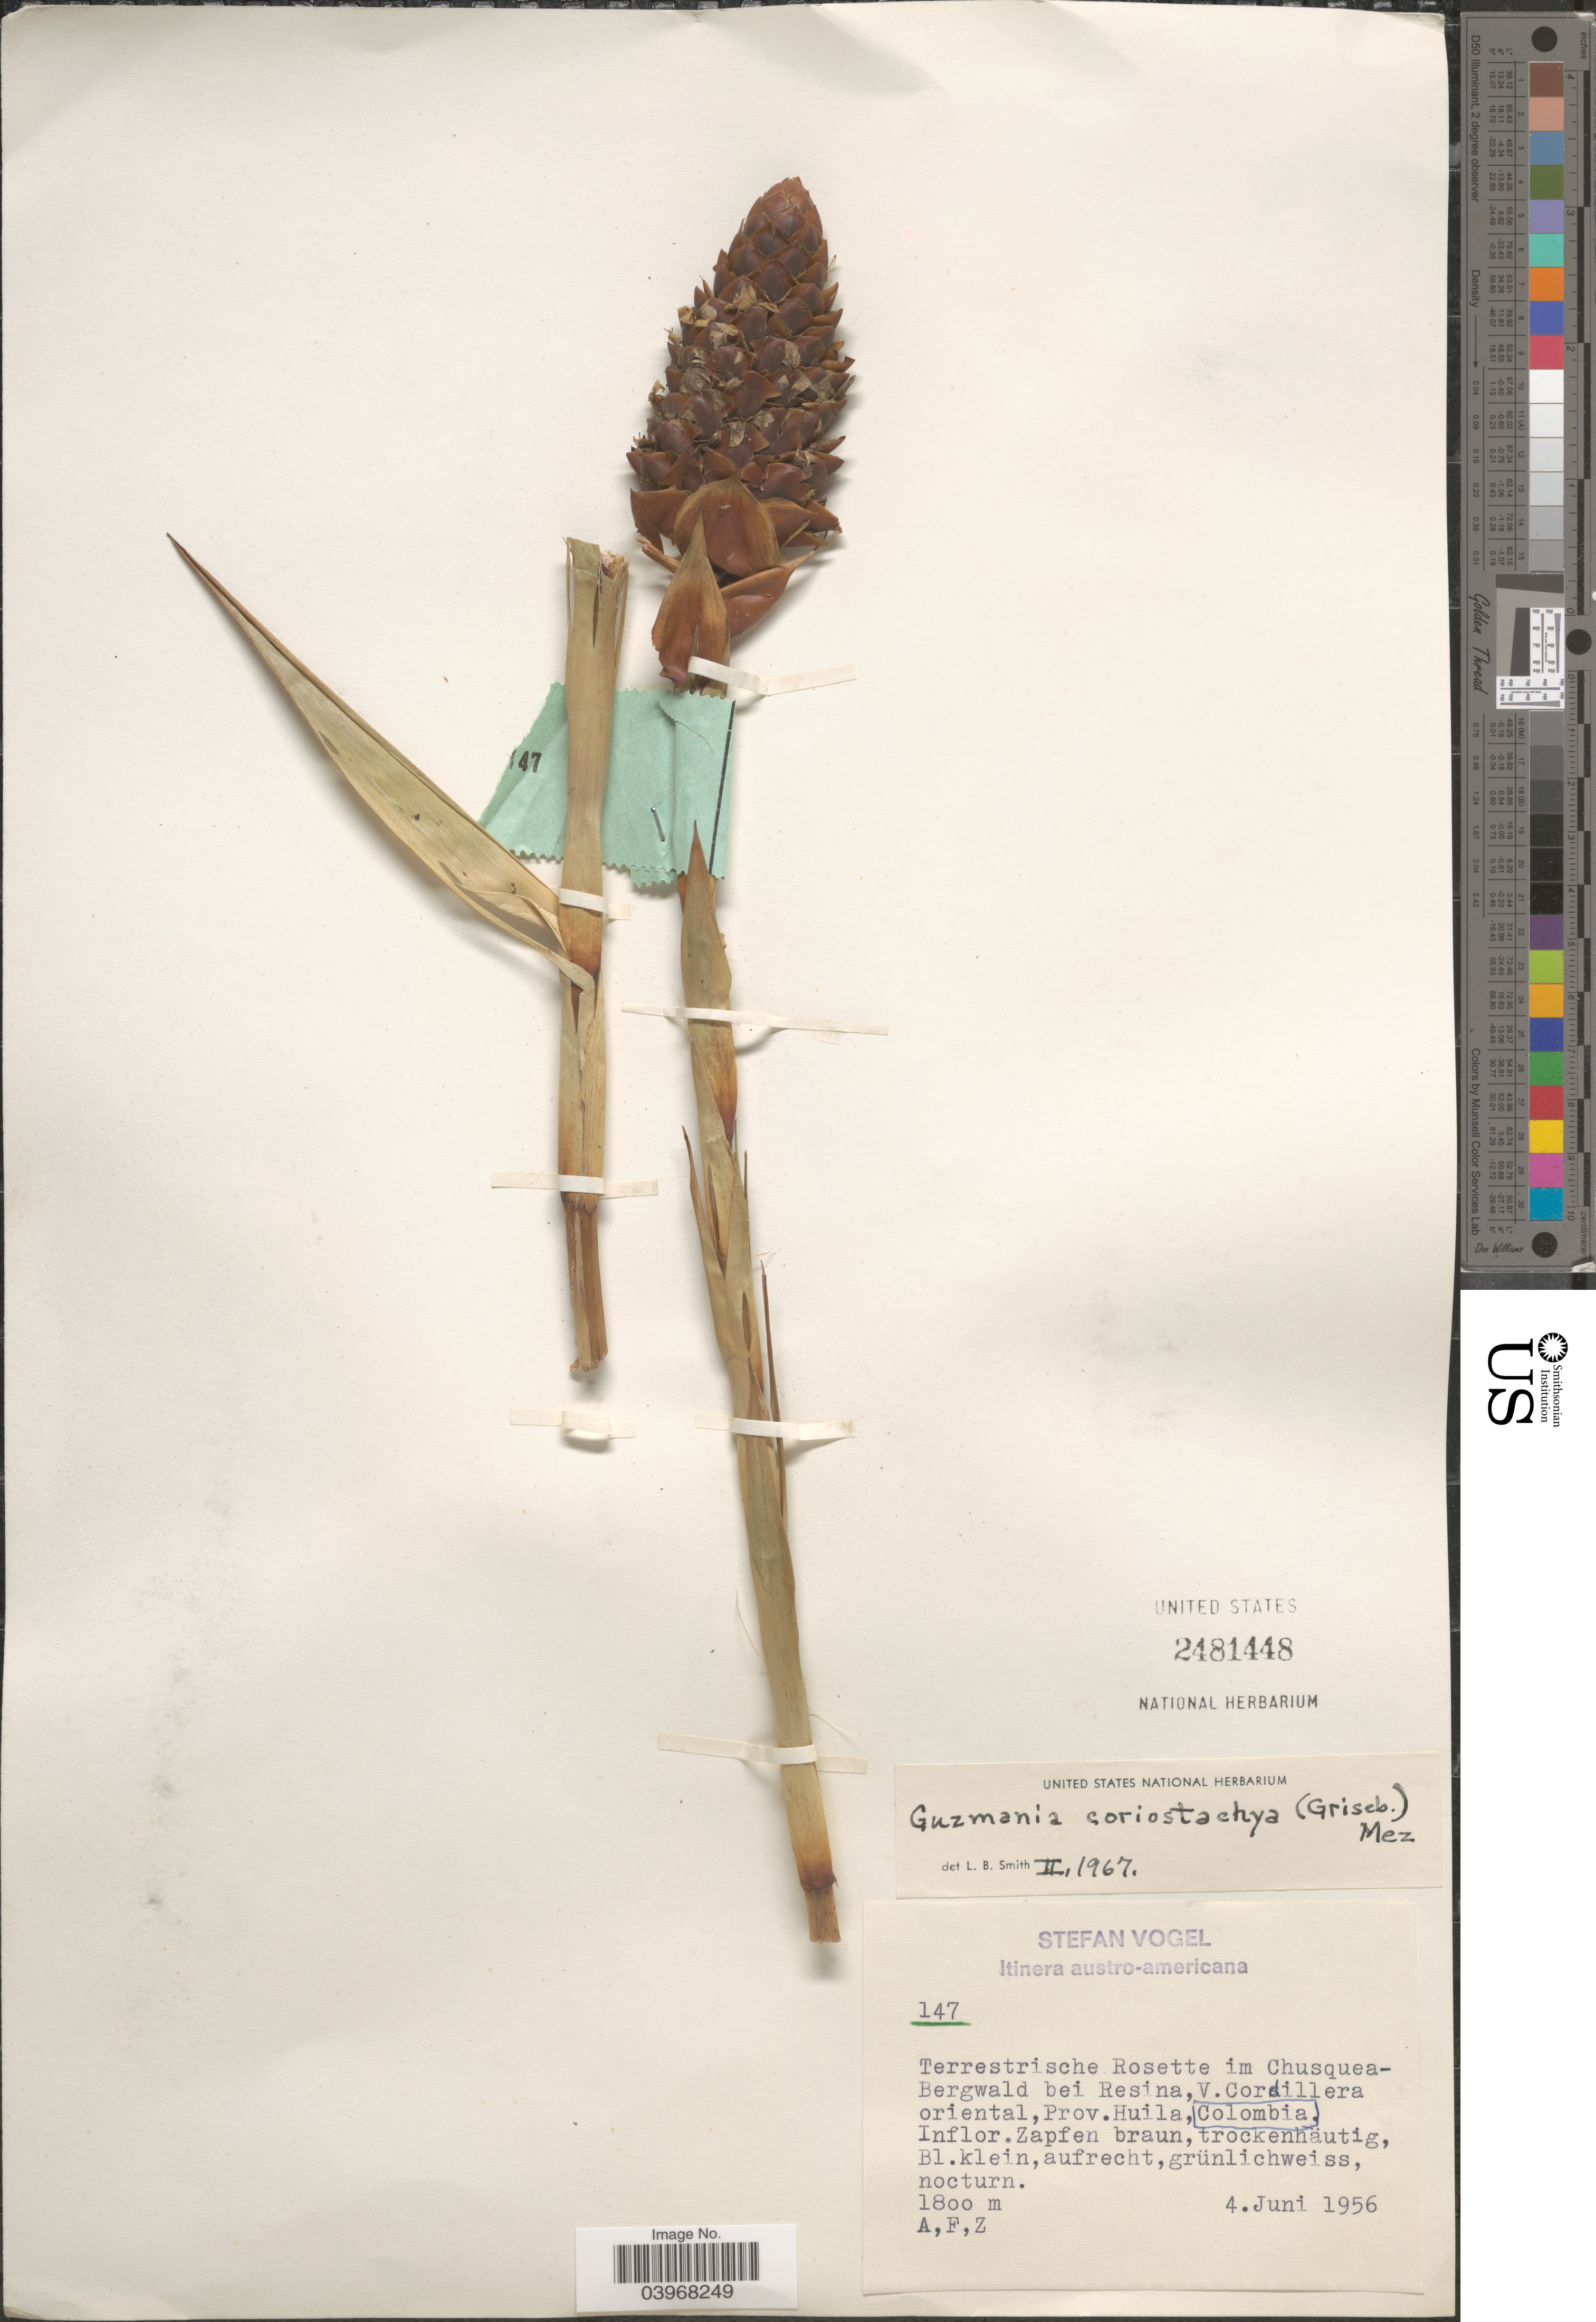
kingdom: Plantae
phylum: Tracheophyta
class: Liliopsida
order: Poales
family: Bromeliaceae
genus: Guzmania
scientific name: Guzmania coriostachya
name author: (Griseb.) Mez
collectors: S. Vogel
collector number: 147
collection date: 1956-06-04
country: Colombia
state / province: Huila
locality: Terrestrische Rosette im Chusquea-Bergwald bei Resina, V. Cordillera oriental.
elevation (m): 1800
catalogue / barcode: US 2481448